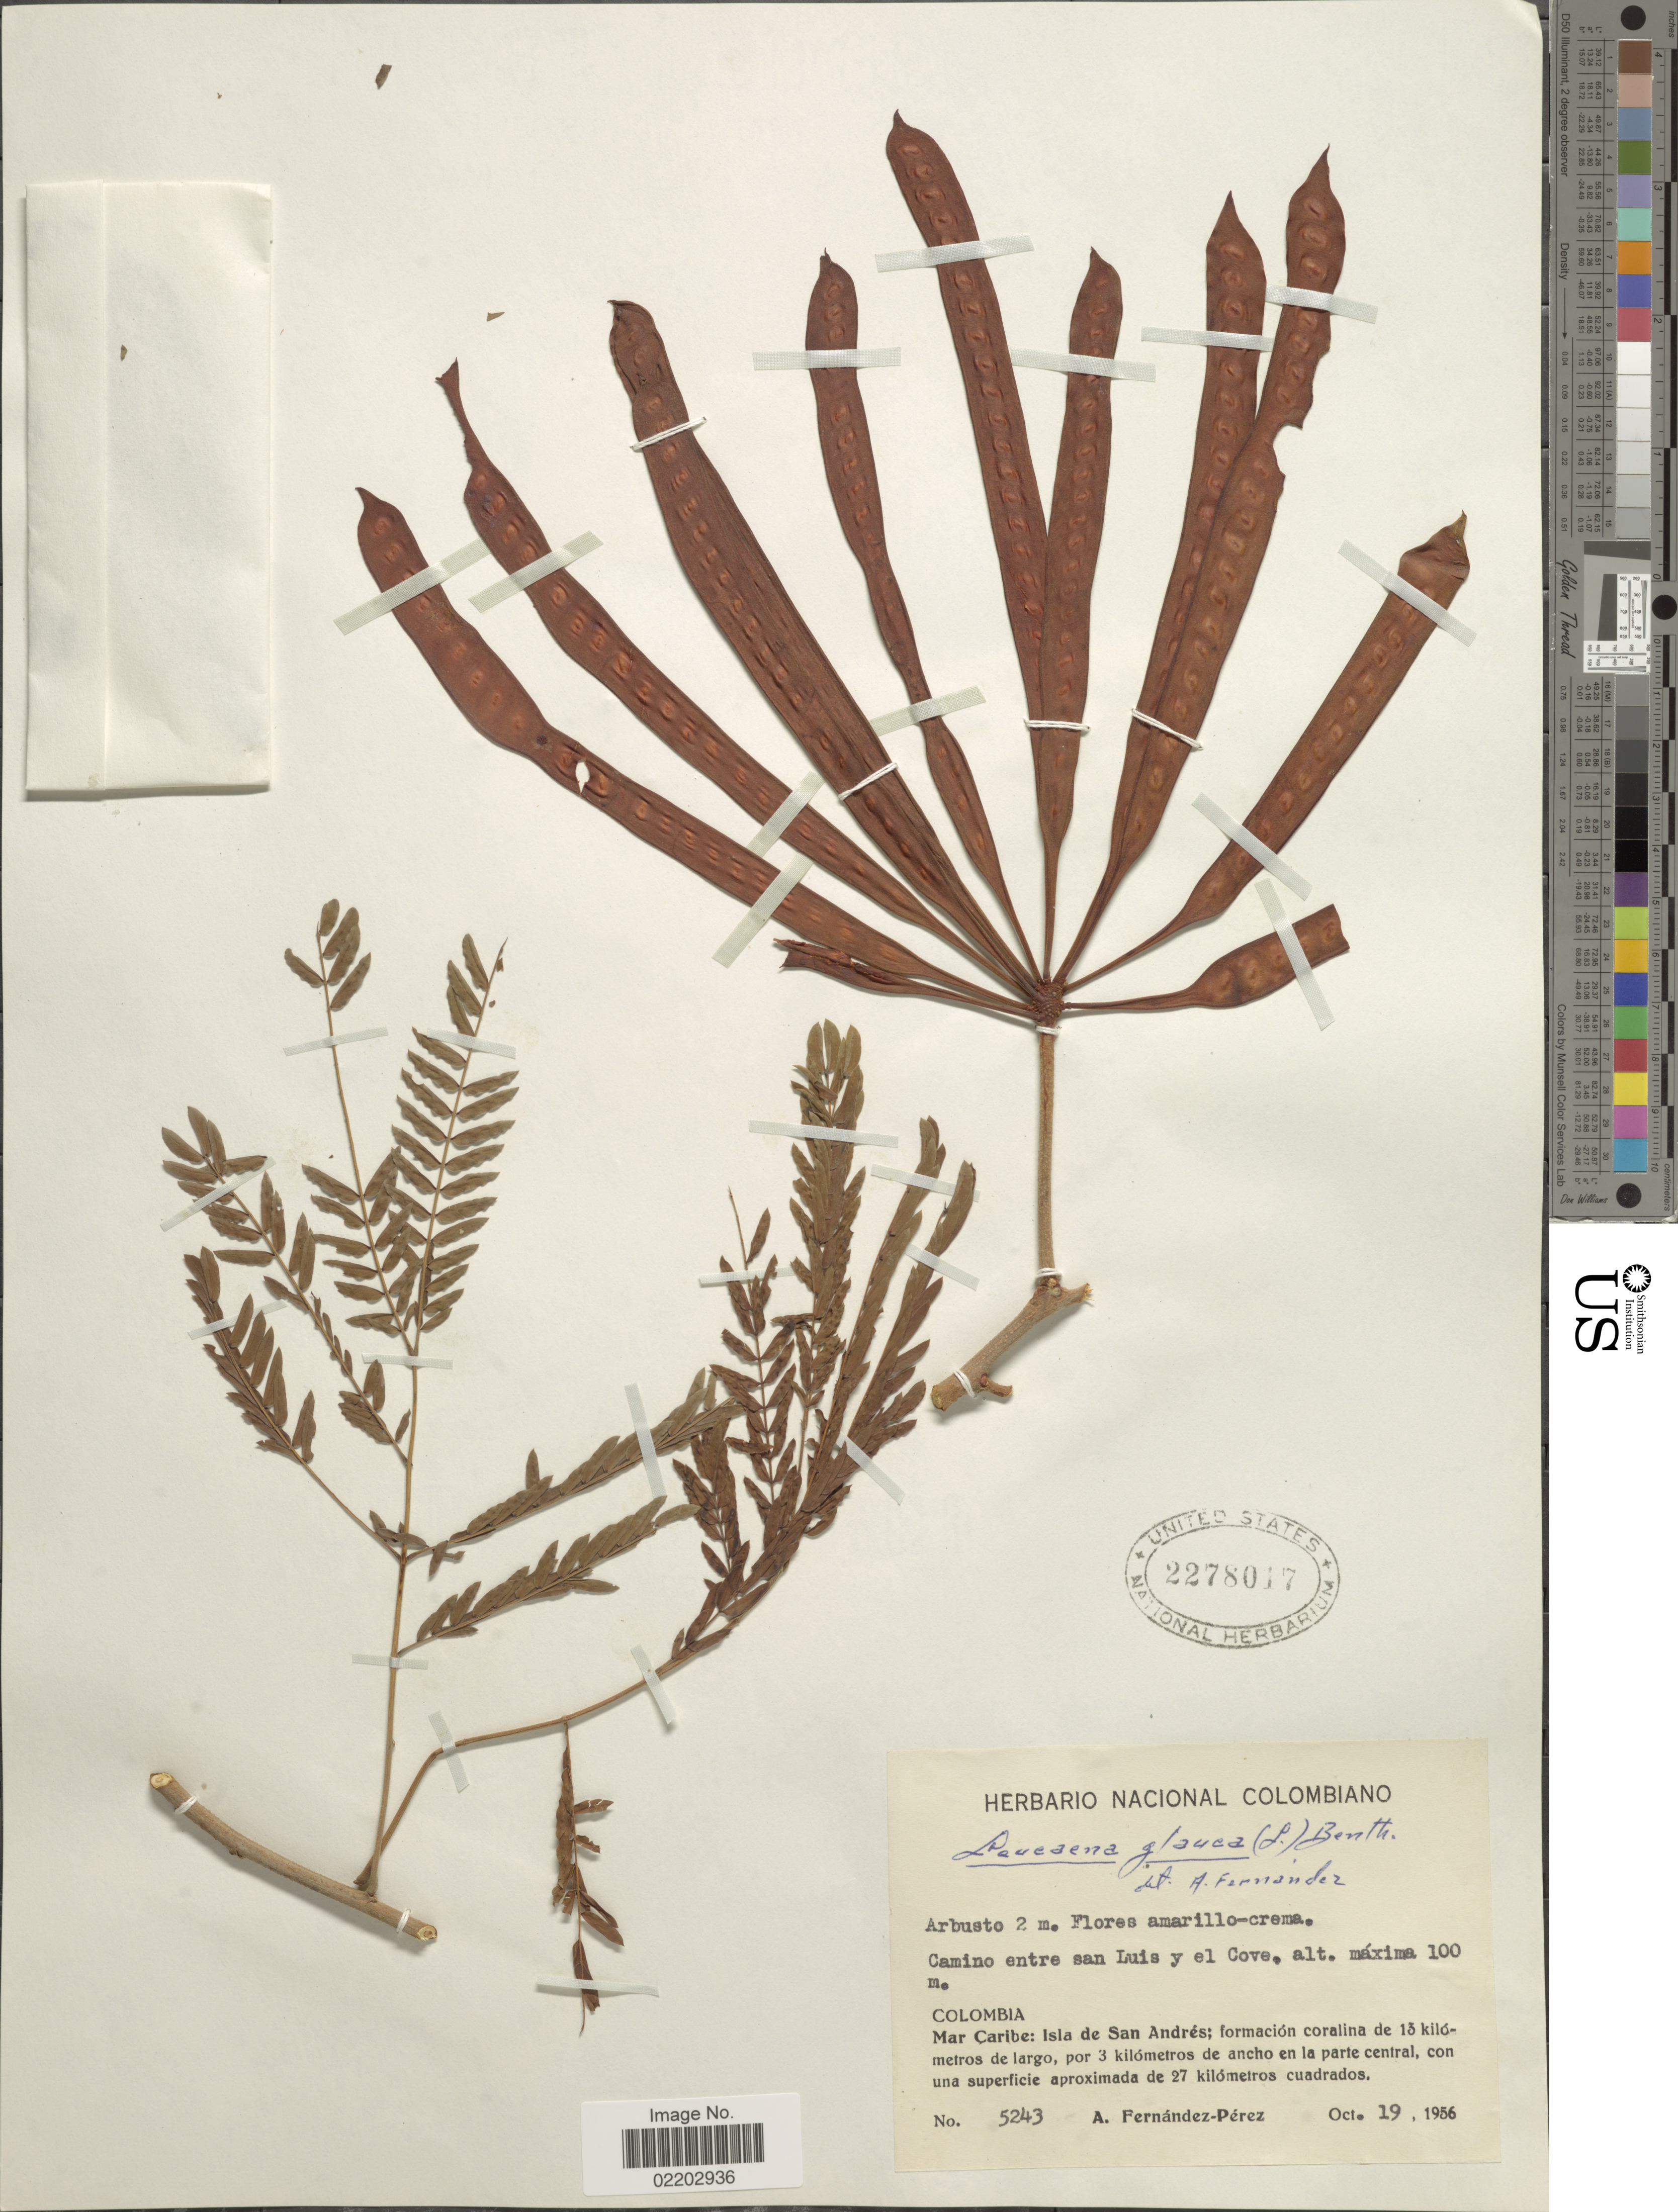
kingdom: Plantae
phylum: Tracheophyta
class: Magnoliopsida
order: Fabales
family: Fabaceae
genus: Leucaena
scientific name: Leucaena leucocephala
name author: (Lam.) de Wit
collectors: A. Fernández-Pérez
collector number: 5243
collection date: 1956-10-19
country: Colombia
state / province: San Andres y Providencia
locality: Colombia, Mar Caribe: isla de San andres; formacion coralina de 13 kilometros de largo, por 3 kilometros de ancho en la parte central, con una superficie aprximada de 27 kilometros cuadrados.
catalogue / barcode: US 2278017